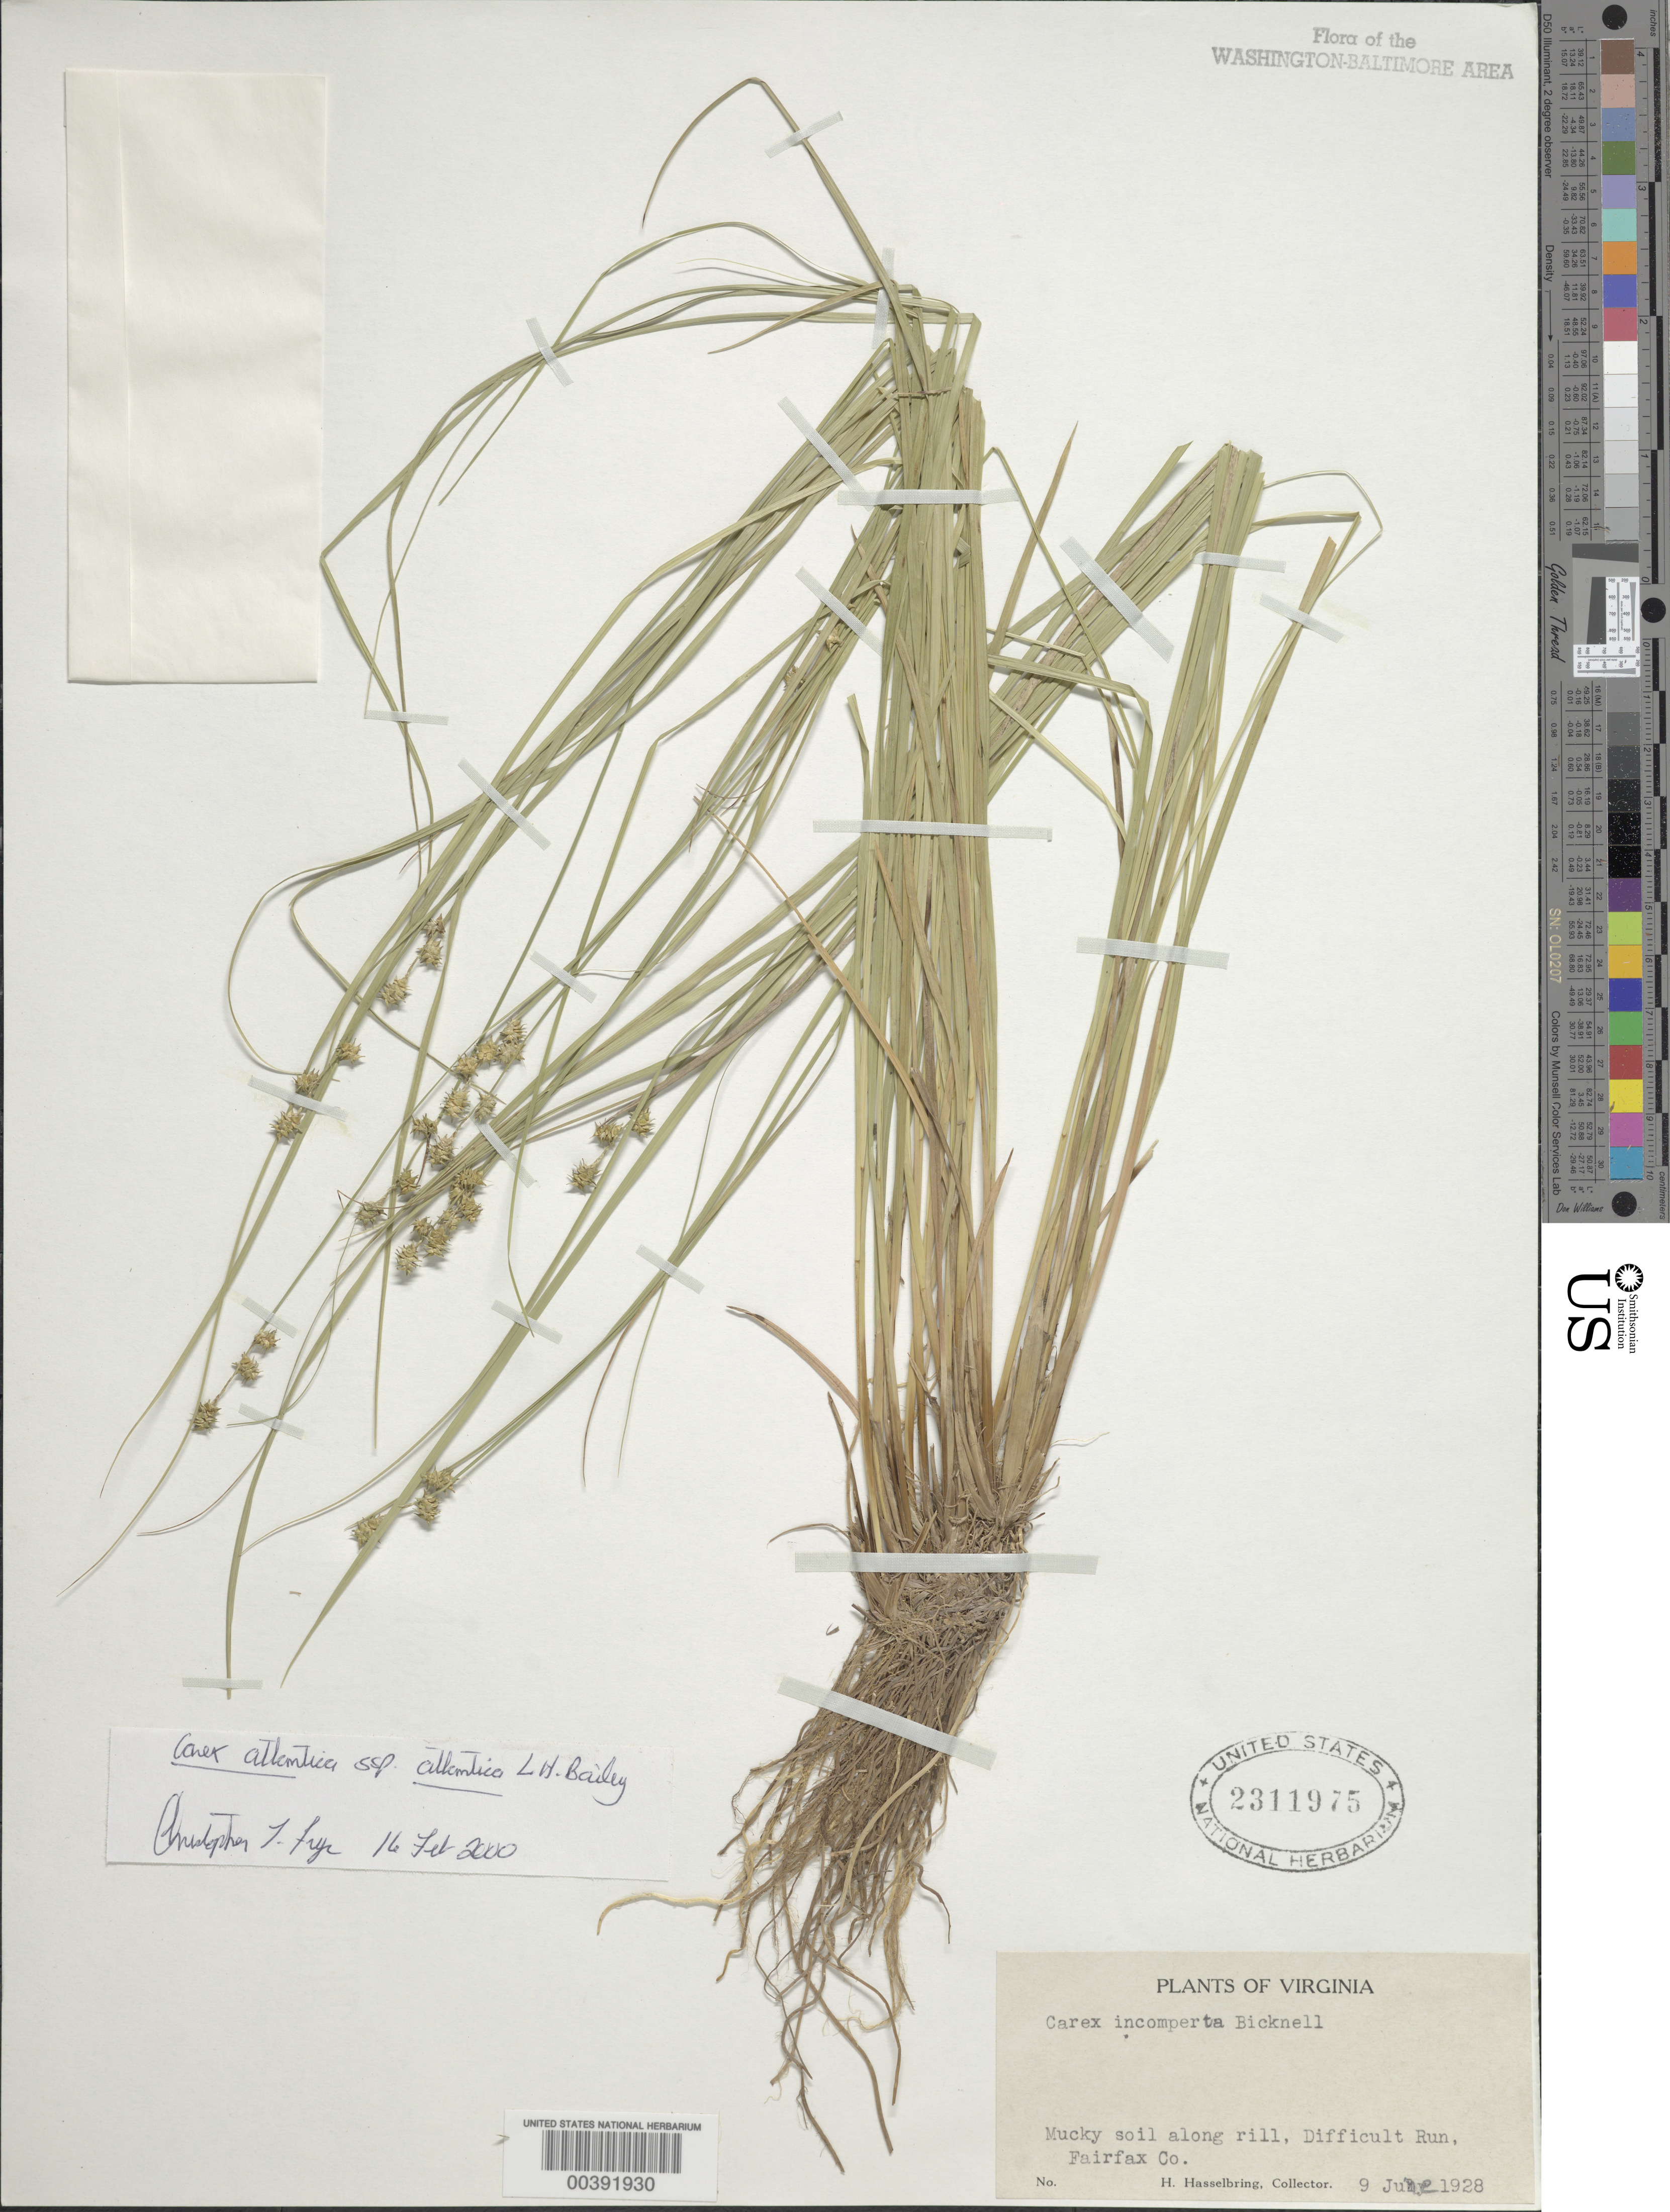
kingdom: Plantae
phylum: Tracheophyta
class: Liliopsida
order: Poales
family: Cyperaceae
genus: Carex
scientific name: Carex atlantica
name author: L.H. Bailey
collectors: H. Hasselbring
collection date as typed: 09 Jun 1928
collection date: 1928-06-09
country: United States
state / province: Virginia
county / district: Fairfax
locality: Difficult Run C. & O. Canal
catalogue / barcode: US 2311975